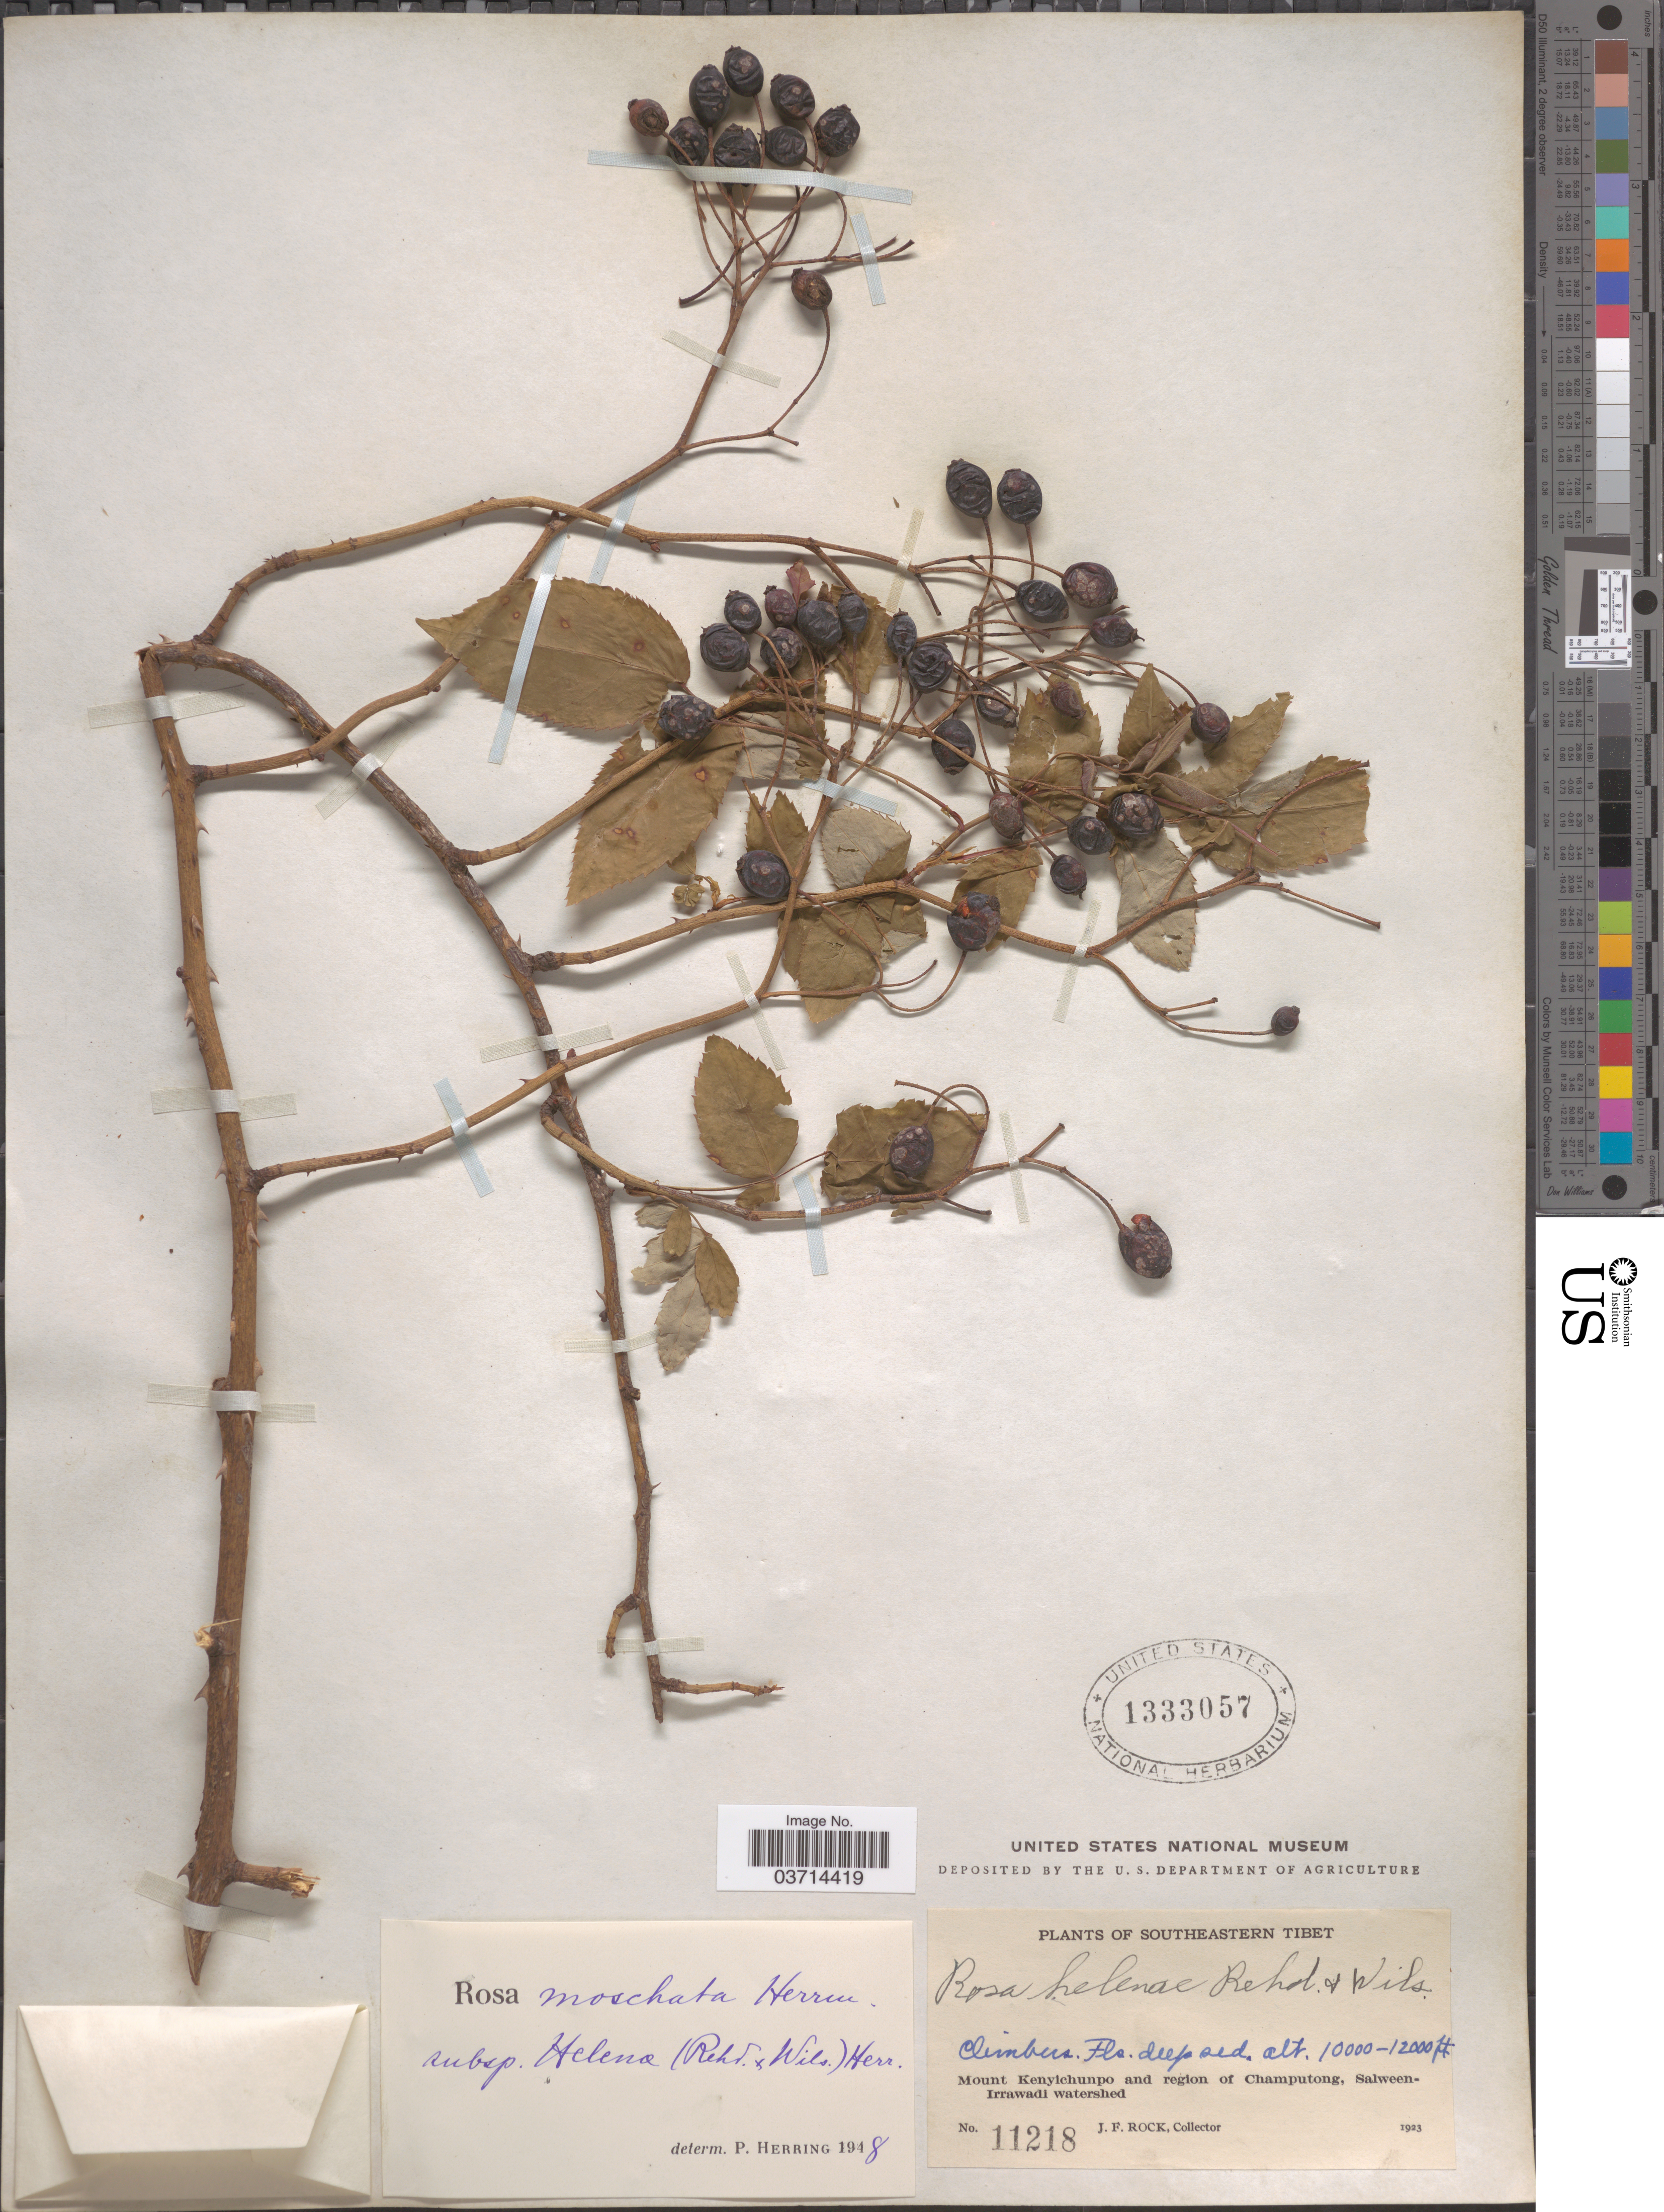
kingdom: Plantae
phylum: Tracheophyta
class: Magnoliopsida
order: Rosales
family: Rosaceae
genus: Rosa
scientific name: Rosa helenae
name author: Rehder & E.H. Wilson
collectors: J. Rock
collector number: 11218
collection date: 1923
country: China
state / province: Xizang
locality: Southeastern Tibet. Mount Kenyichunpo and region of Champutong, Salween-Irrawadi watershed.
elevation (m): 3048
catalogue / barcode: US 1333057